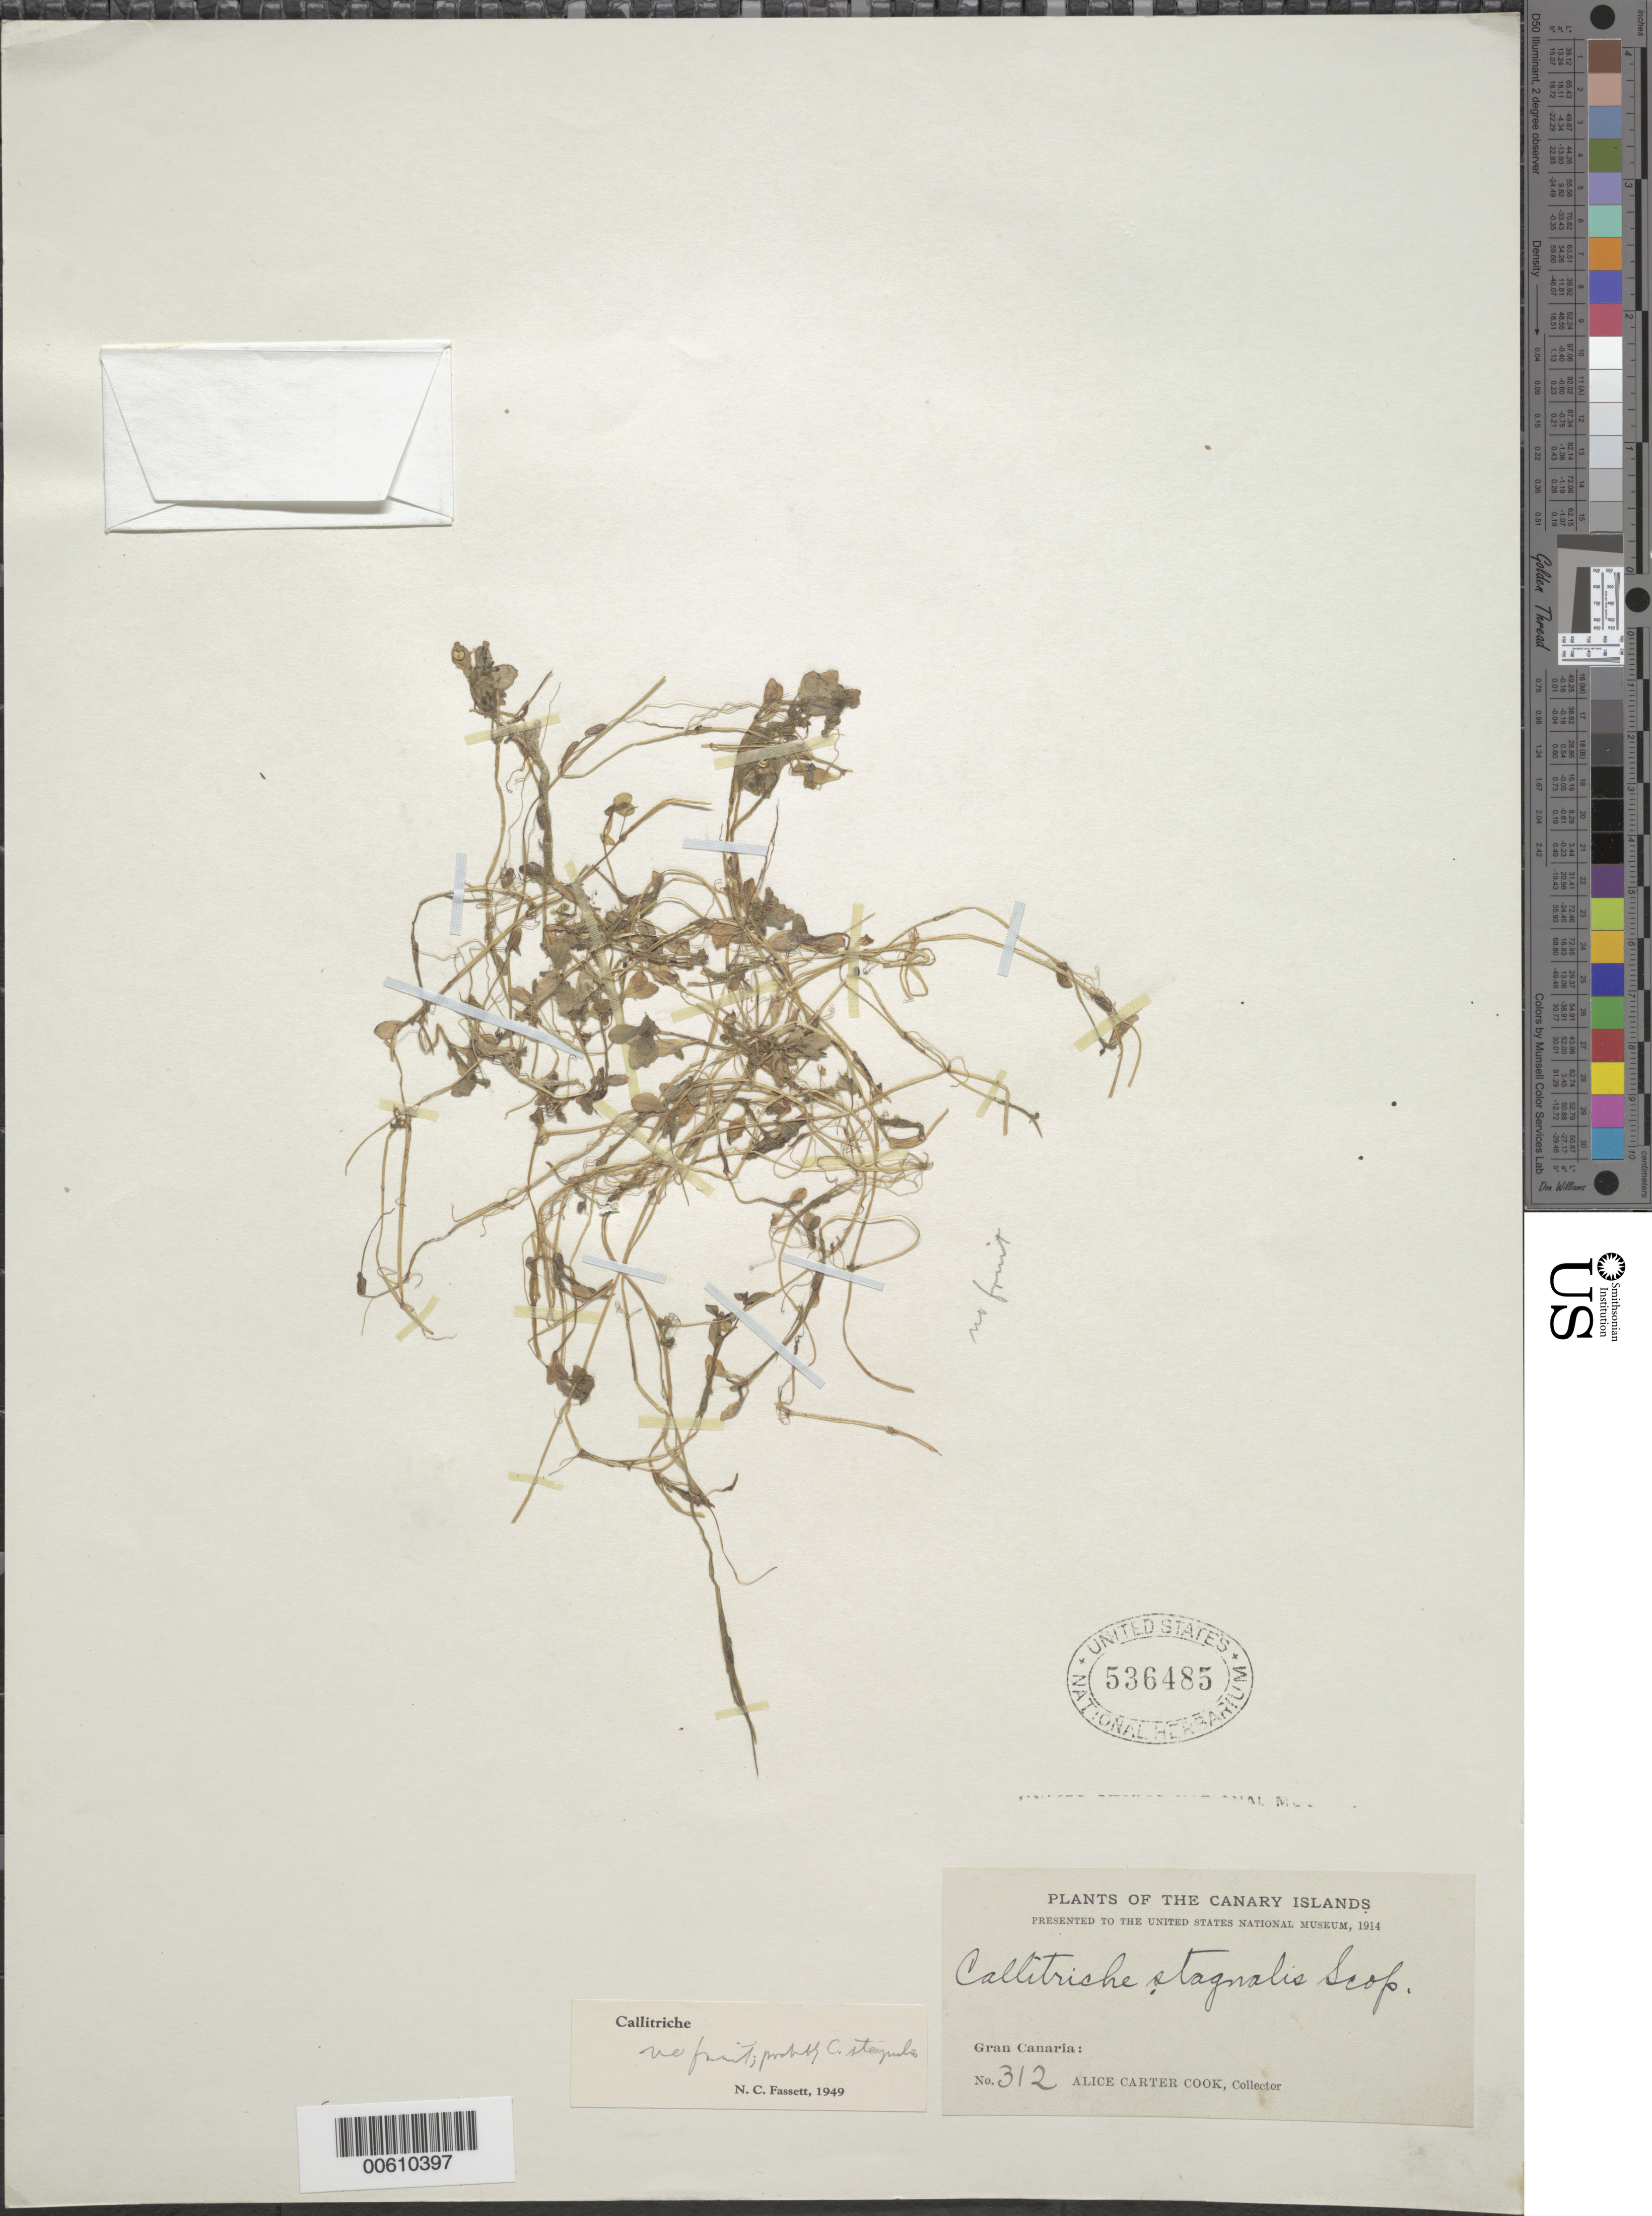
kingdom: Plantae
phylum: Tracheophyta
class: Magnoliopsida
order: Lamiales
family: Plantaginaceae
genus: Callitriche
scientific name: Callitriche stagnalis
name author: Scop.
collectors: Alice C. Cook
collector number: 312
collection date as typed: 1914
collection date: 1914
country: Spain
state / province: Canarias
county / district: Las Palmas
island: Grand Canary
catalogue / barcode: US 536485